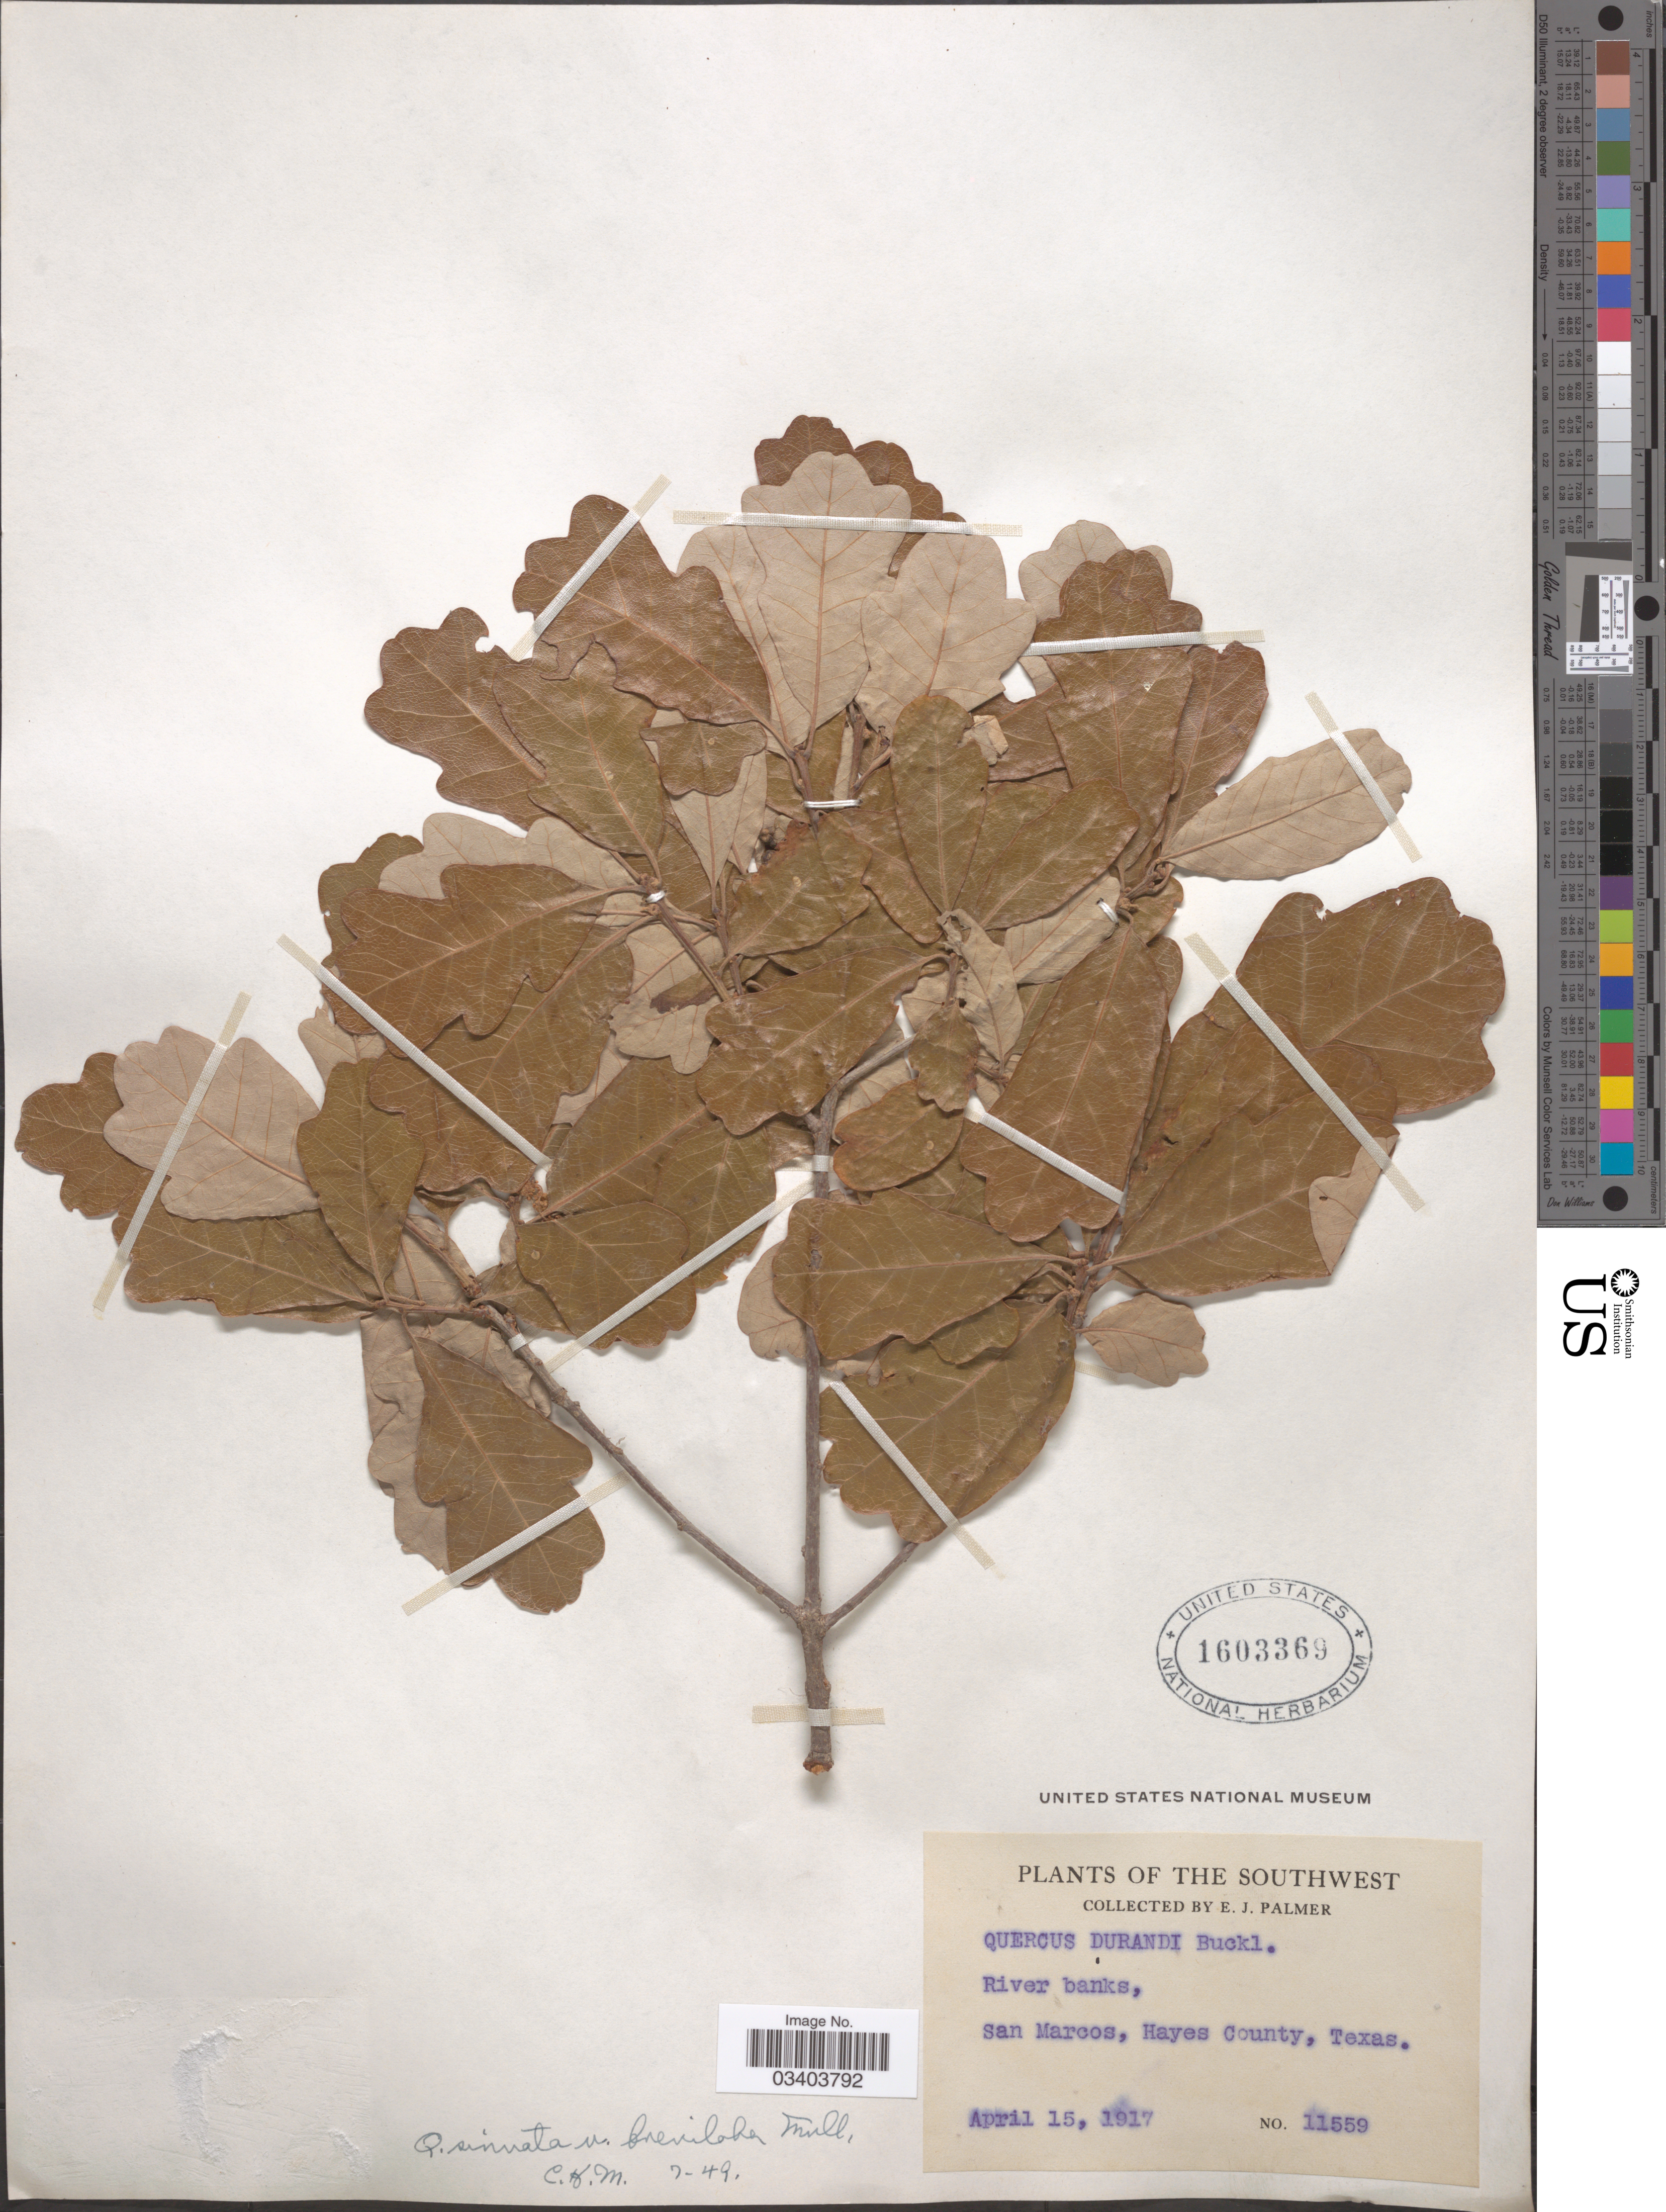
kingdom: Plantae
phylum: Tracheophyta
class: Magnoliopsida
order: Fagales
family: Fagaceae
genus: Quercus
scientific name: Quercus breviloba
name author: (Torr.) Sarg.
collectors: E. J. Palmer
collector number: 11559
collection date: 1917-04-15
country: United States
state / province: Texas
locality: The Southwest. River banks, San Marcos, Hayes County.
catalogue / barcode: US 1603369